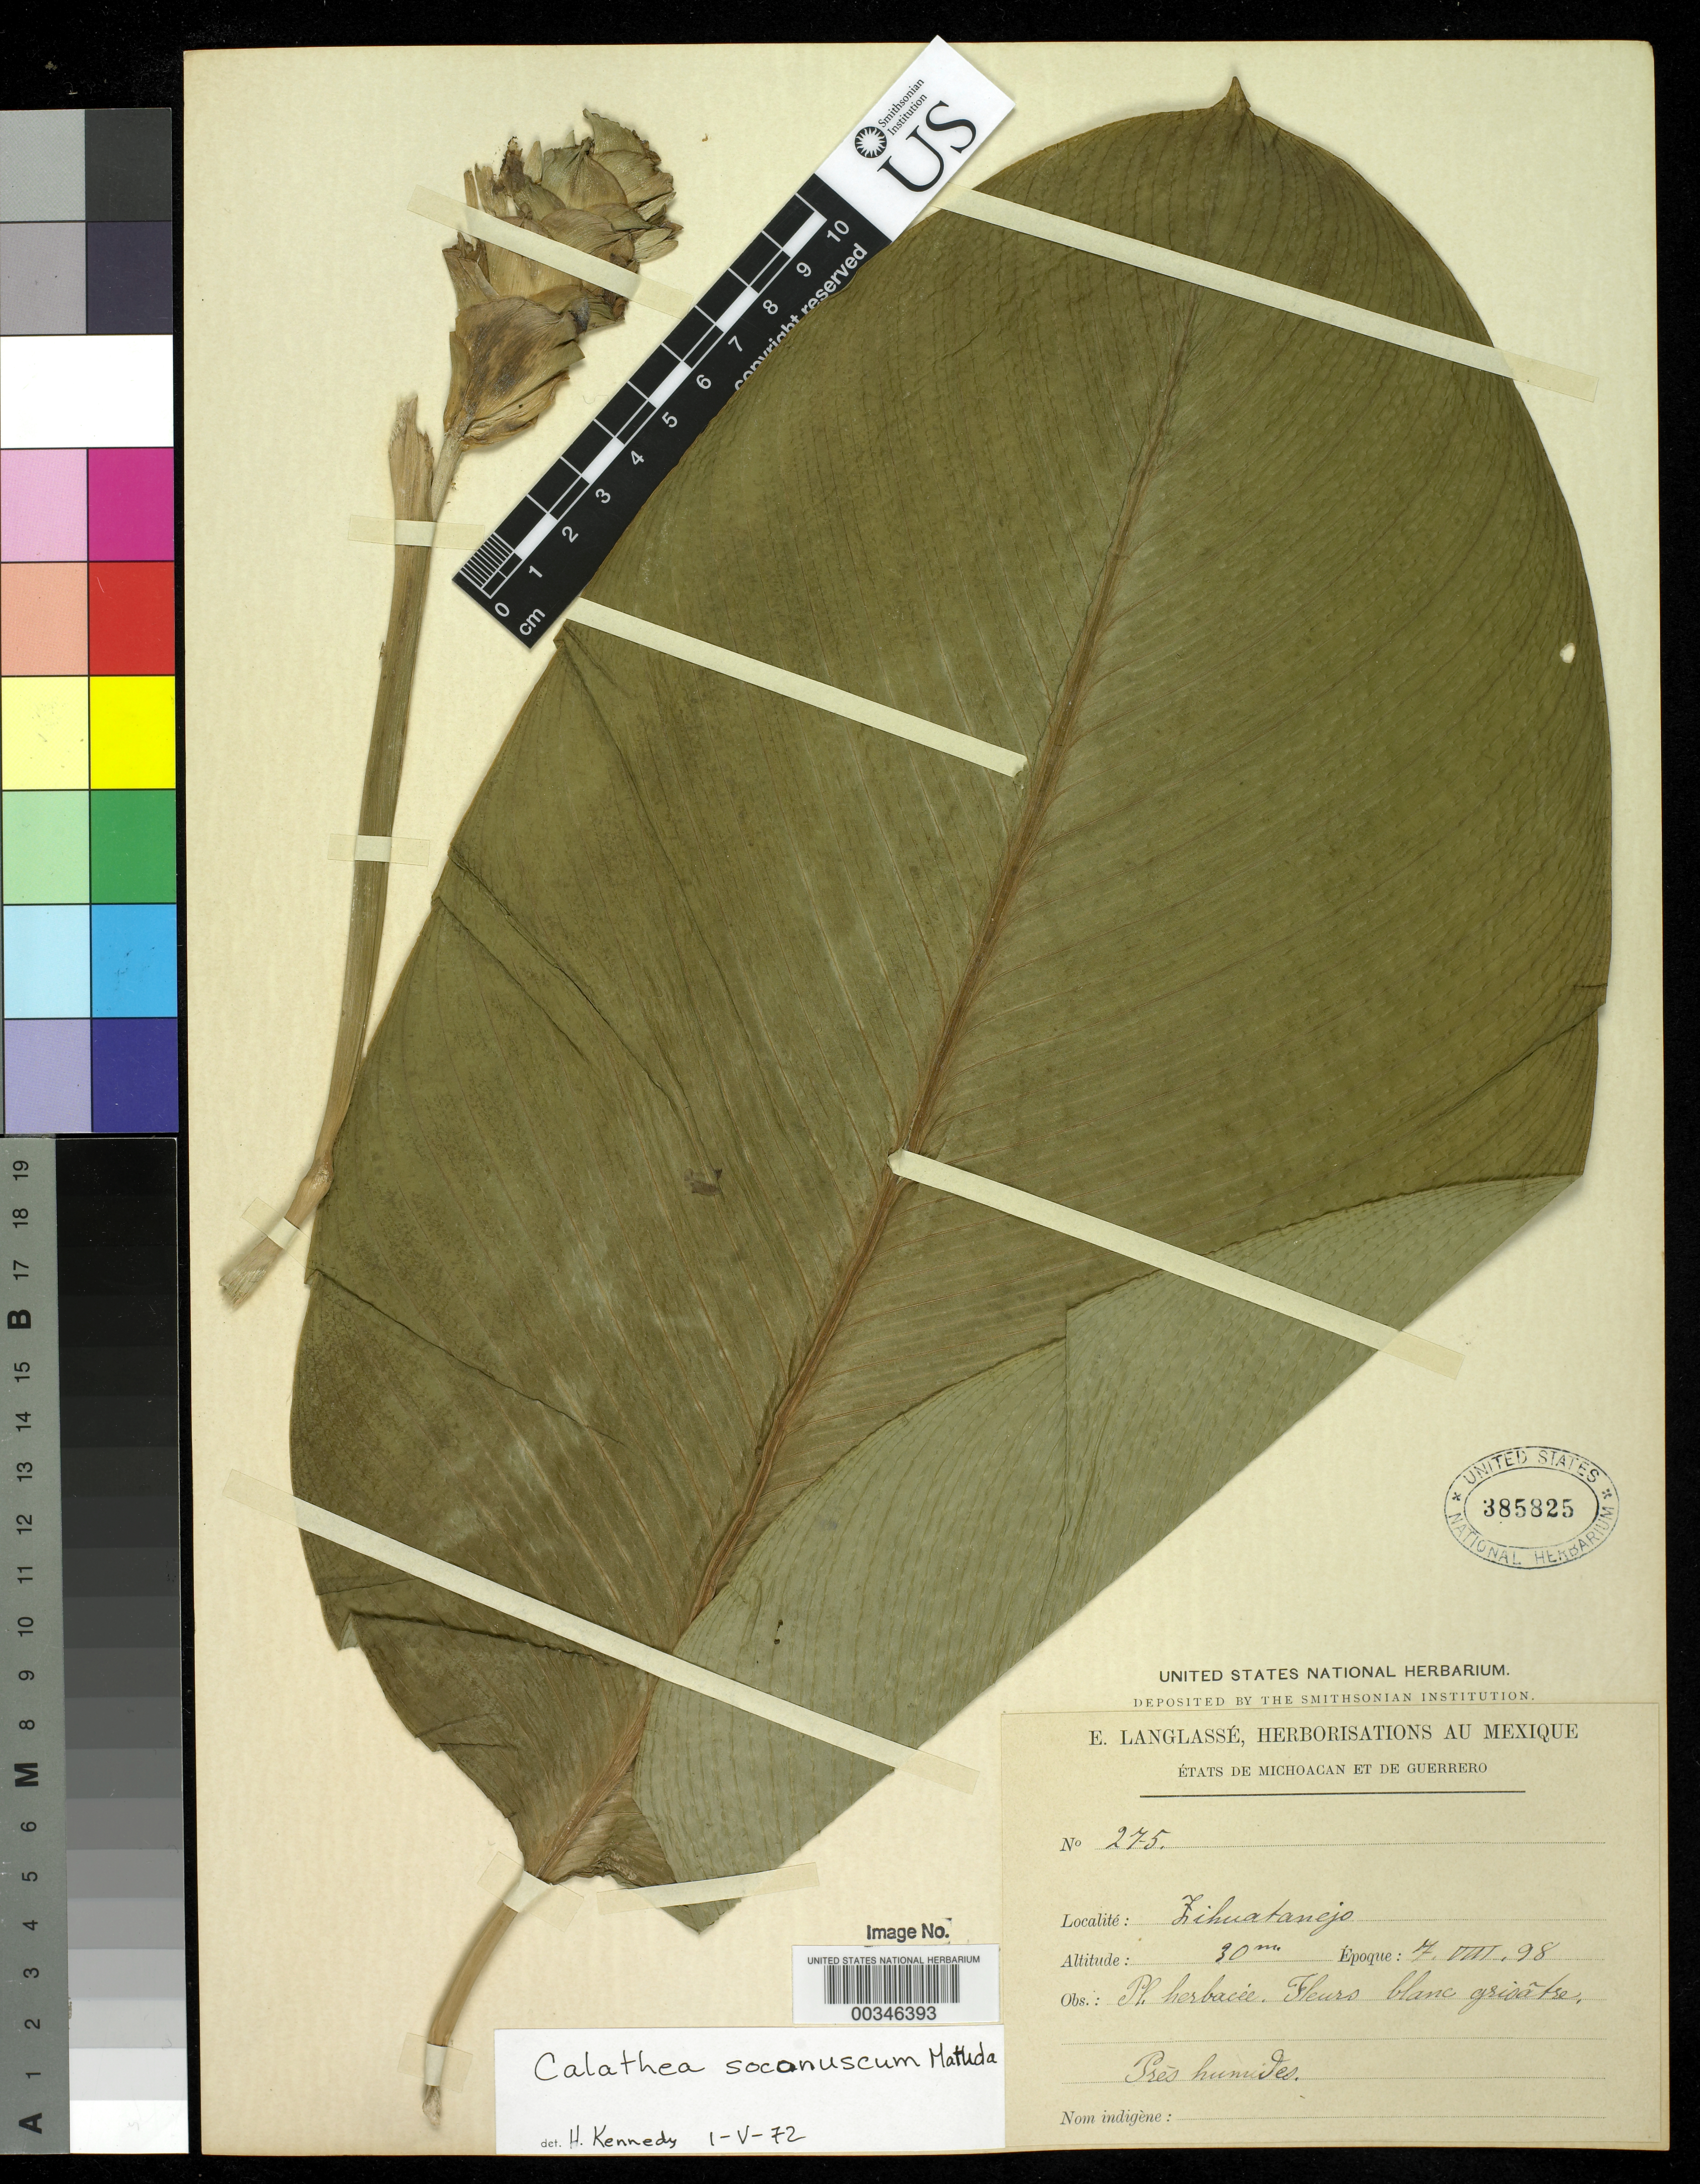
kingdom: Plantae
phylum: Tracheophyta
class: Liliopsida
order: Zingiberales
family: Marantaceae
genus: Goeppertia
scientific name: Goeppertia soconuscum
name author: (Matuda) Borchs. & S. Suárez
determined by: Strong, Mark T., (BOT), Smithsonian Institution - National Museum of Natural History (UNITED STATES)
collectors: E. Langlassé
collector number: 275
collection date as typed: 07 Aug 1898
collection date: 1898-08-07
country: Mexico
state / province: Guerrero / Michoacán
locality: Zihuatanejo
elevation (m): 30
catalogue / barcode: US 385825